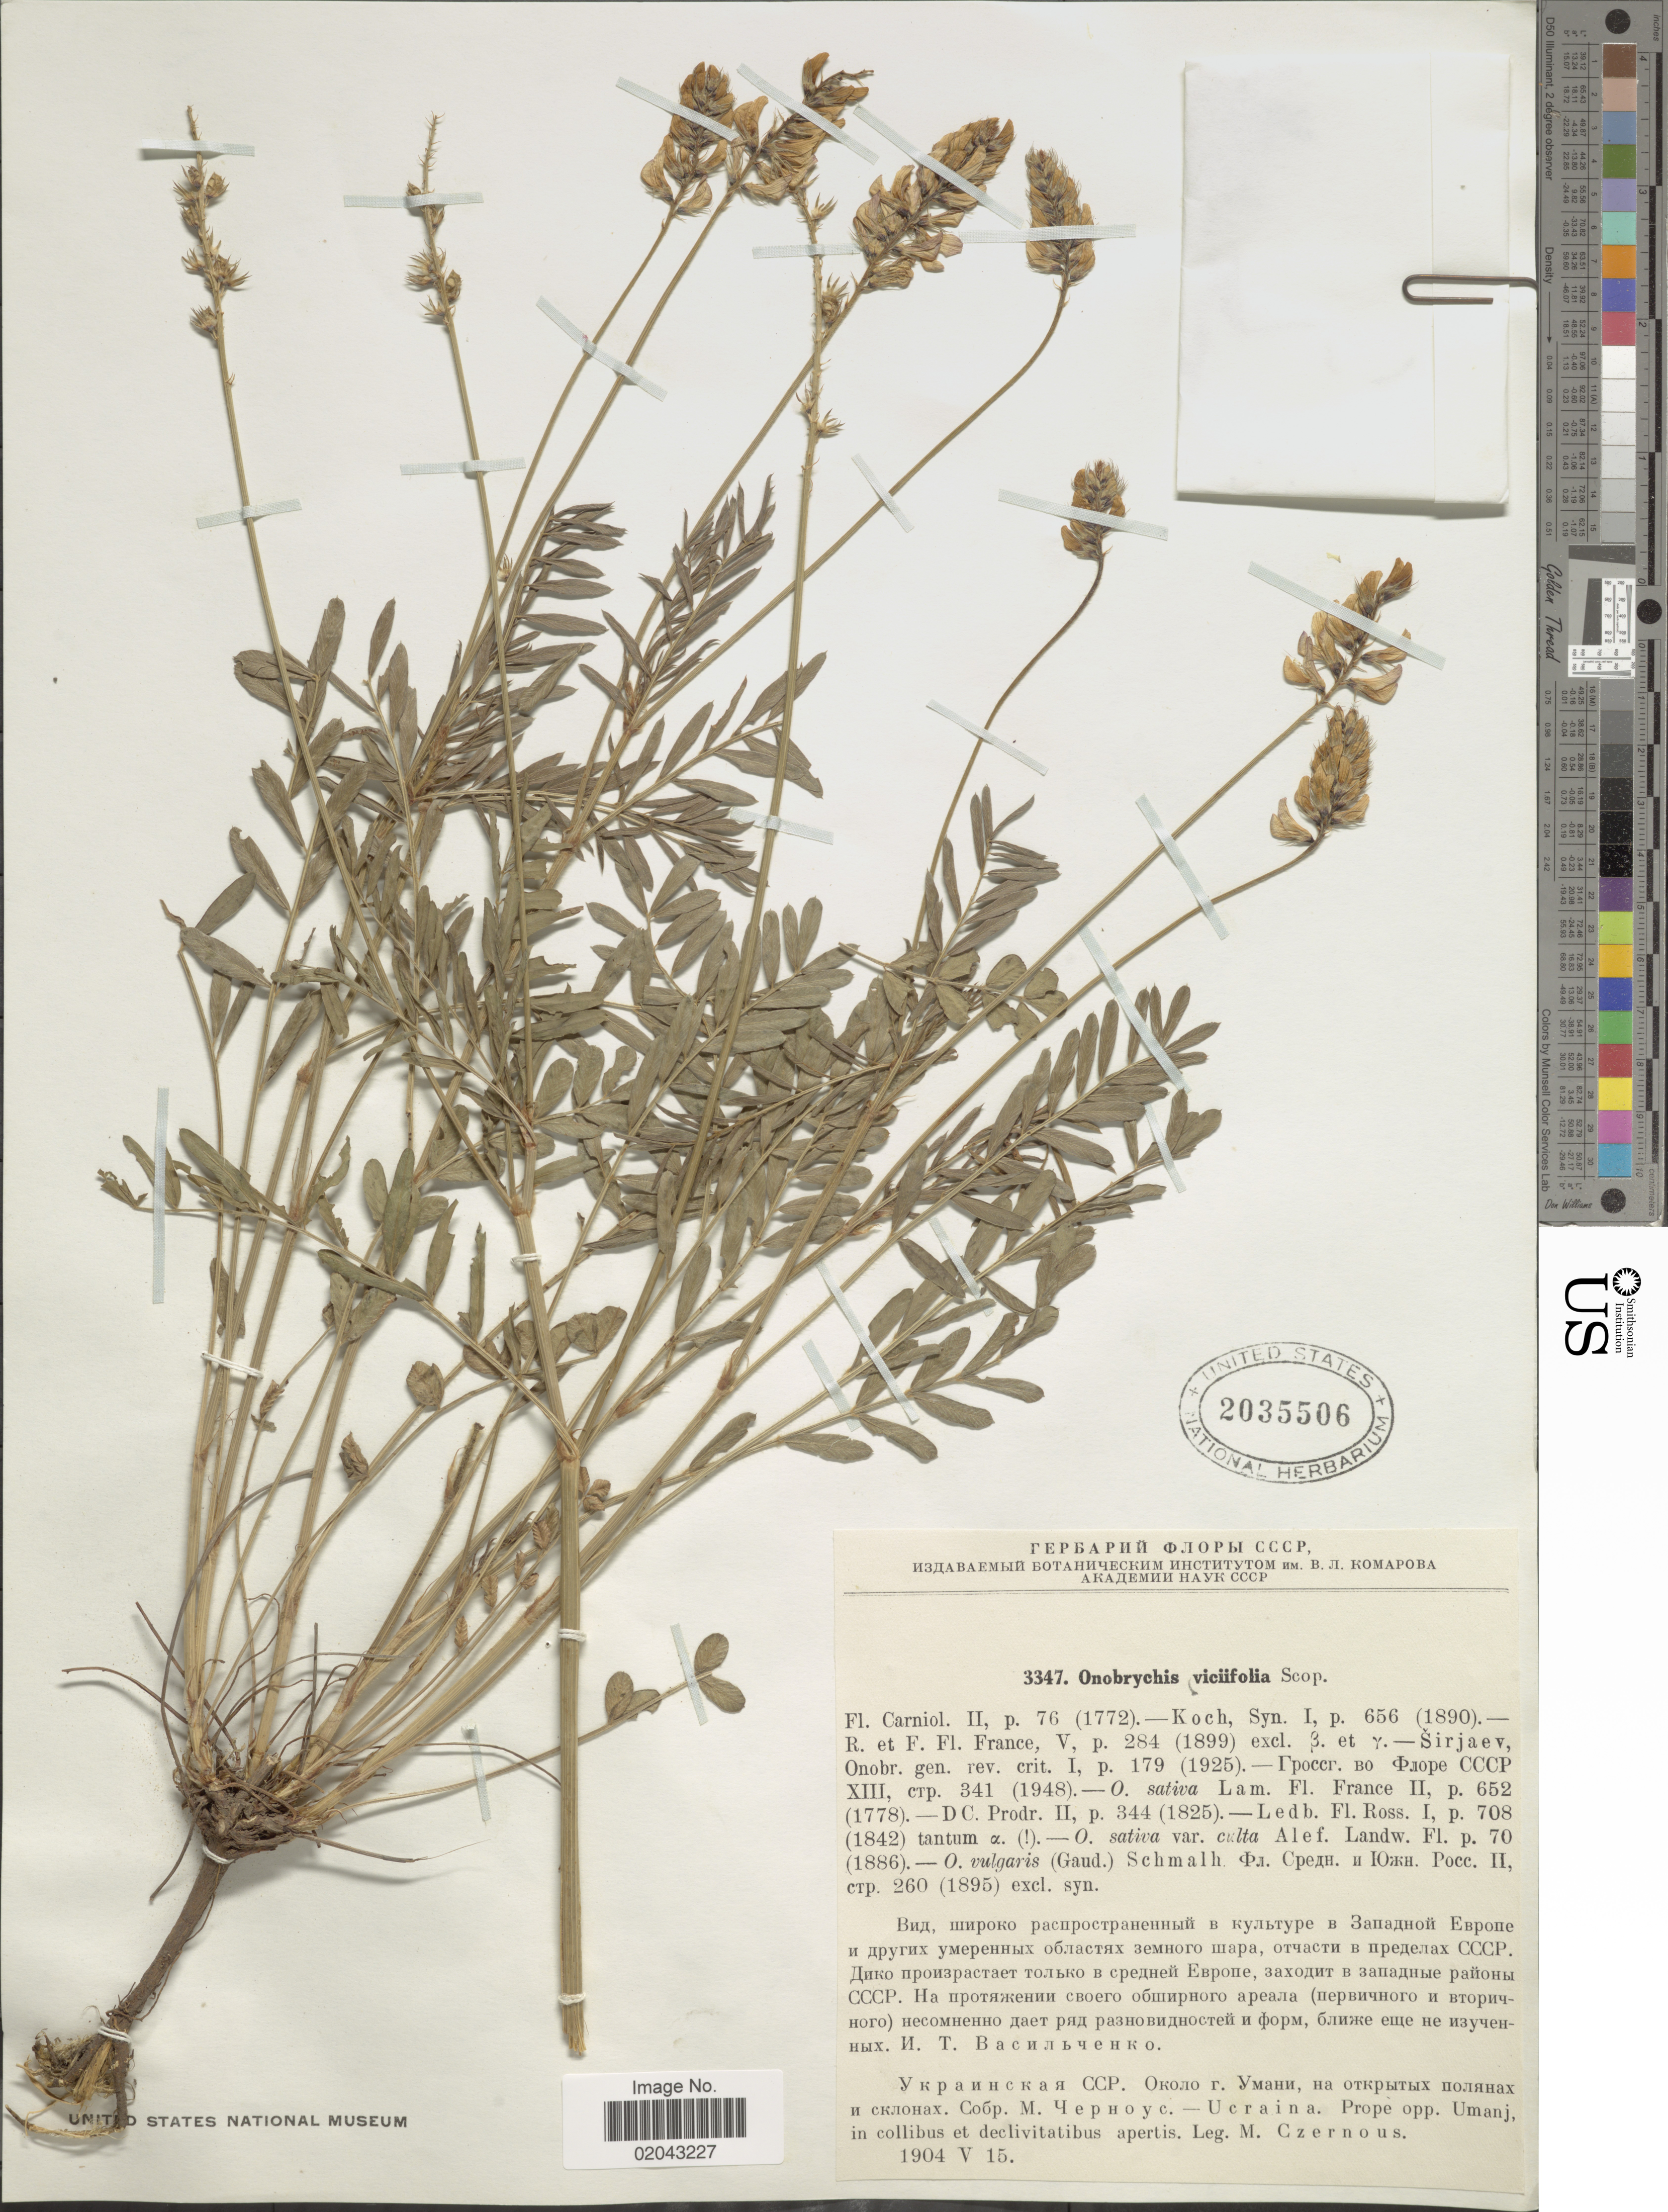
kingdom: Plantae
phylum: Tracheophyta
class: Magnoliopsida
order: Fabales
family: Fabaceae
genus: Onobrychis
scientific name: Onobrychis viciaefolia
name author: Trautv.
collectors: M. Czernous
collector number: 3347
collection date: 1904-05-15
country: Ukraine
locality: Ucraina, Prope opp. Umanj. in collibus et declivitatibus apertis.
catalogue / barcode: US 2035506